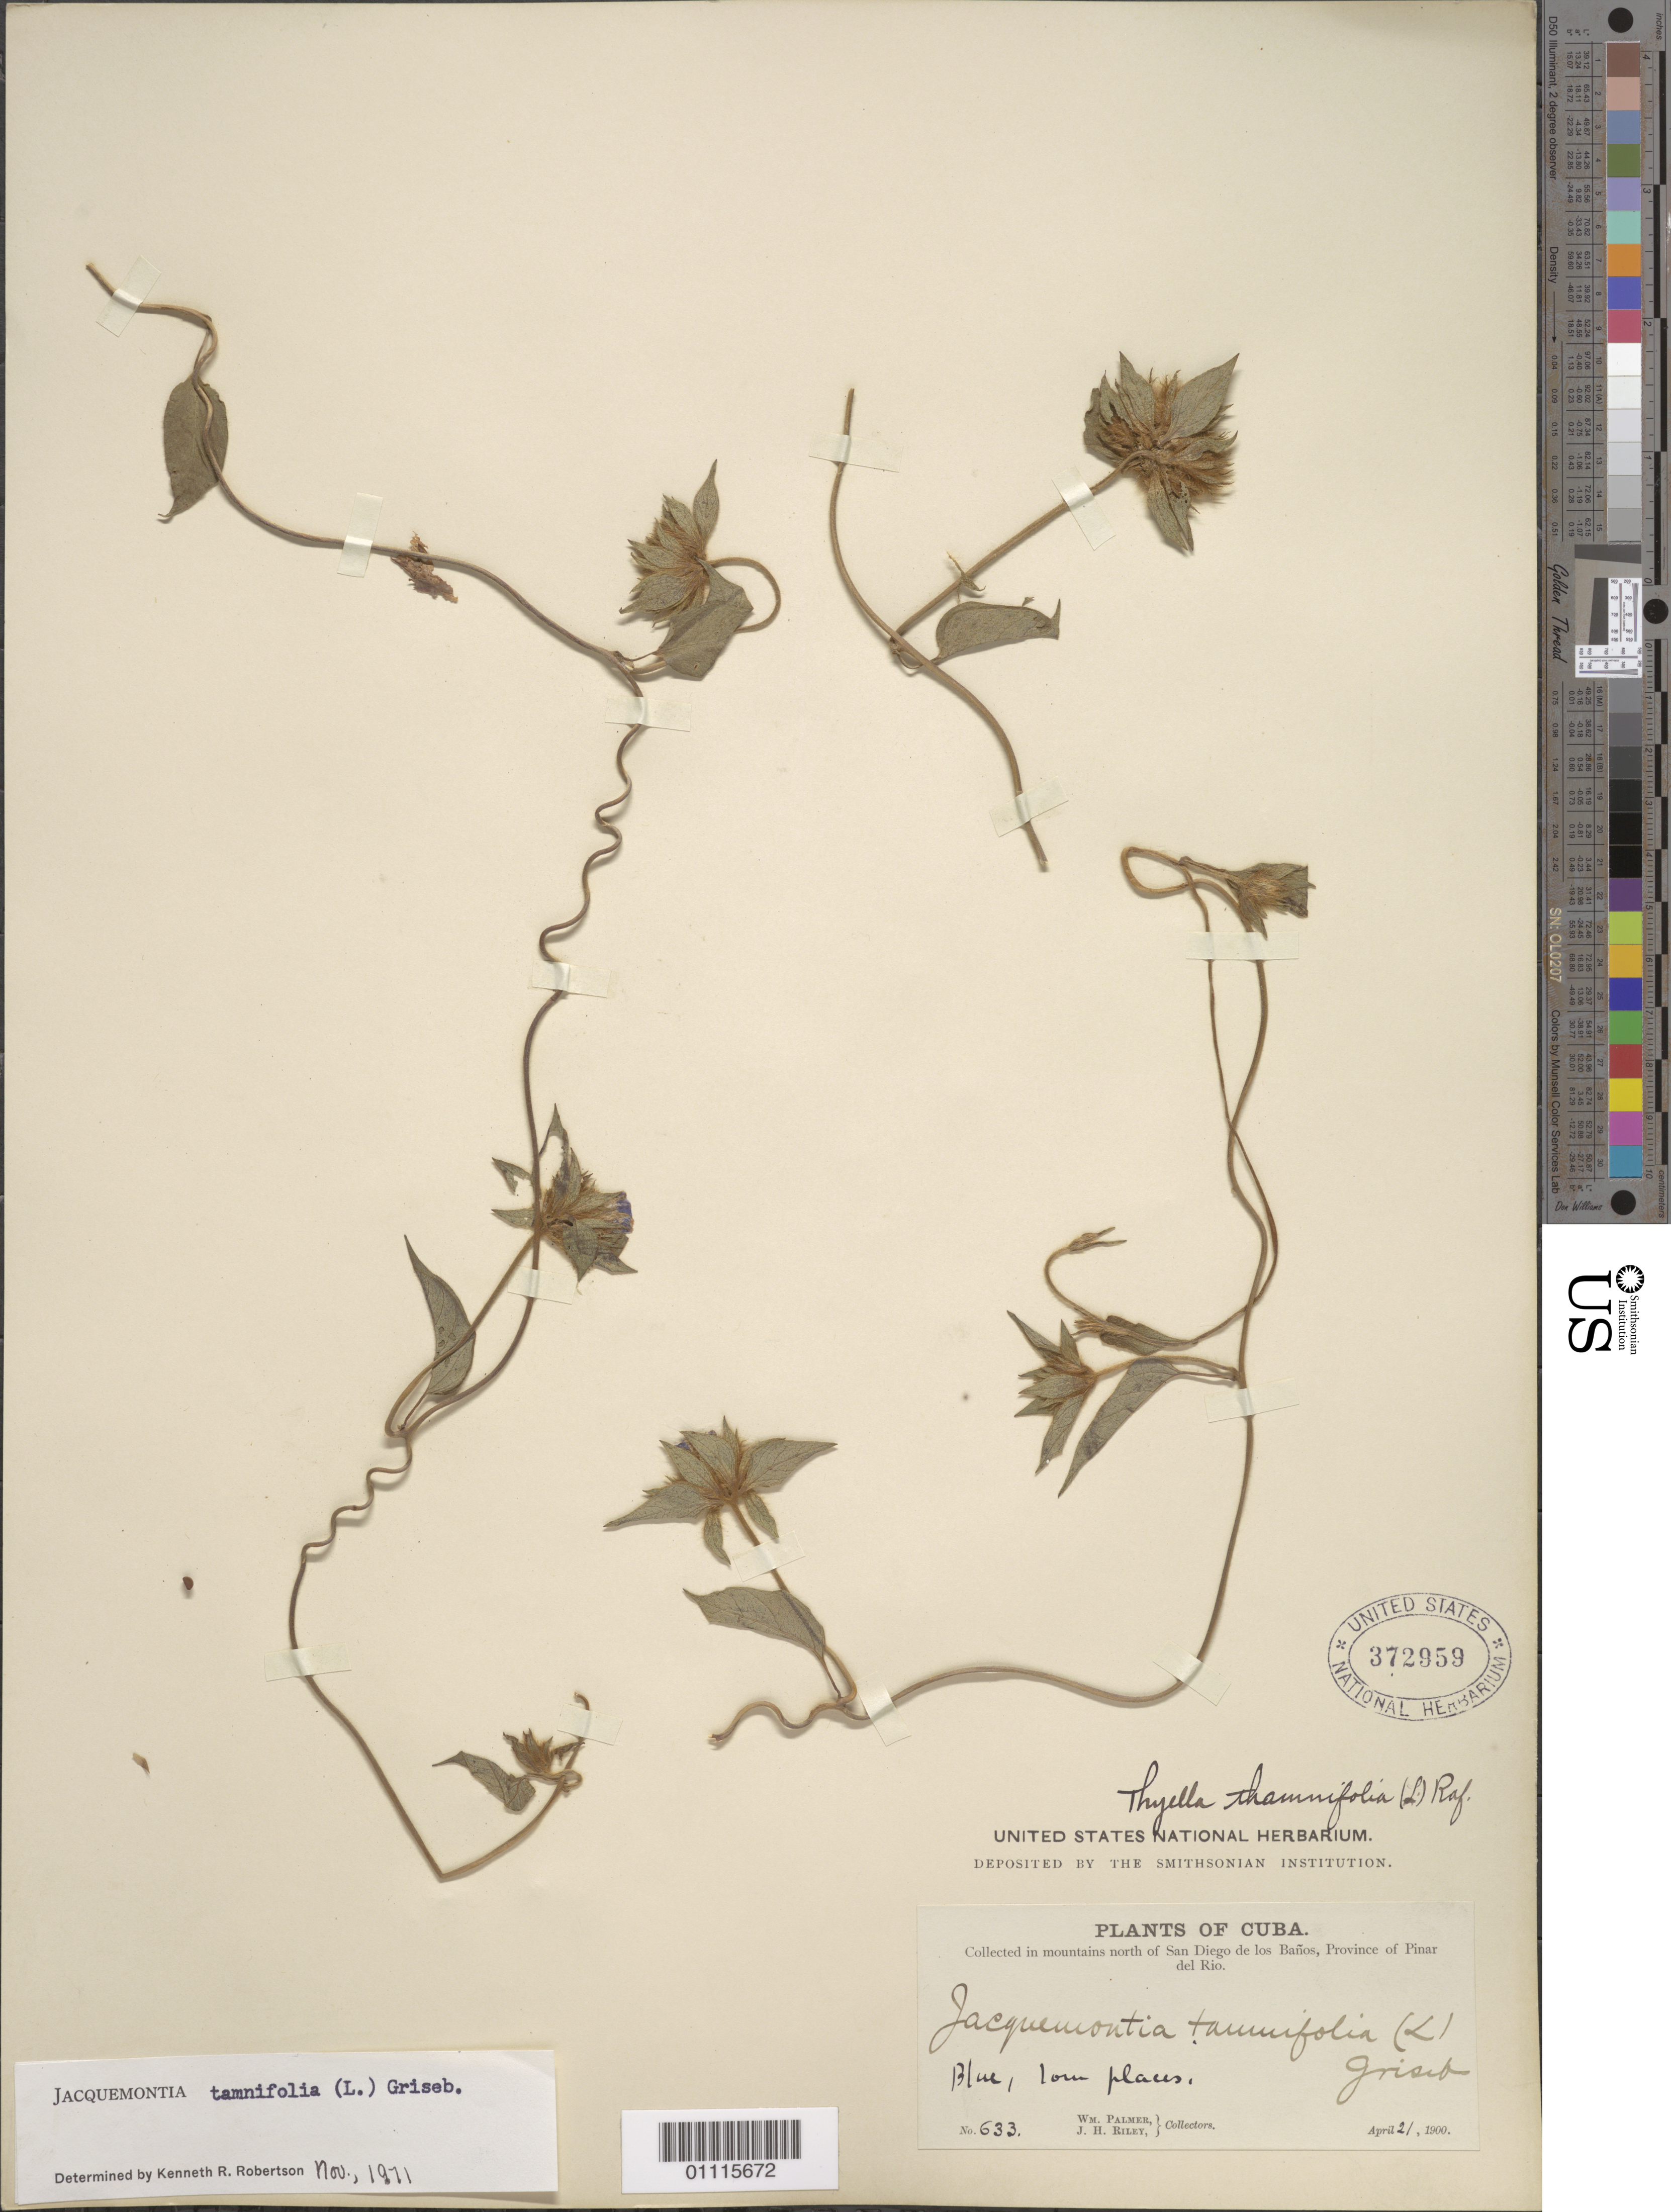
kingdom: Plantae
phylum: Tracheophyta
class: Magnoliopsida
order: Solanales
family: Convolvulaceae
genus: Jacquemontia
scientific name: Jacquemontia tamnifolia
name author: (L.) Griseb.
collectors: W. Palmer & J. H. Riley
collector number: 633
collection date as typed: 21 Apr 1900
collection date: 1900-04-21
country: Cuba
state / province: Pinar del Rio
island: Cuba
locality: San Diego de los Banos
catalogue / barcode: US 372959